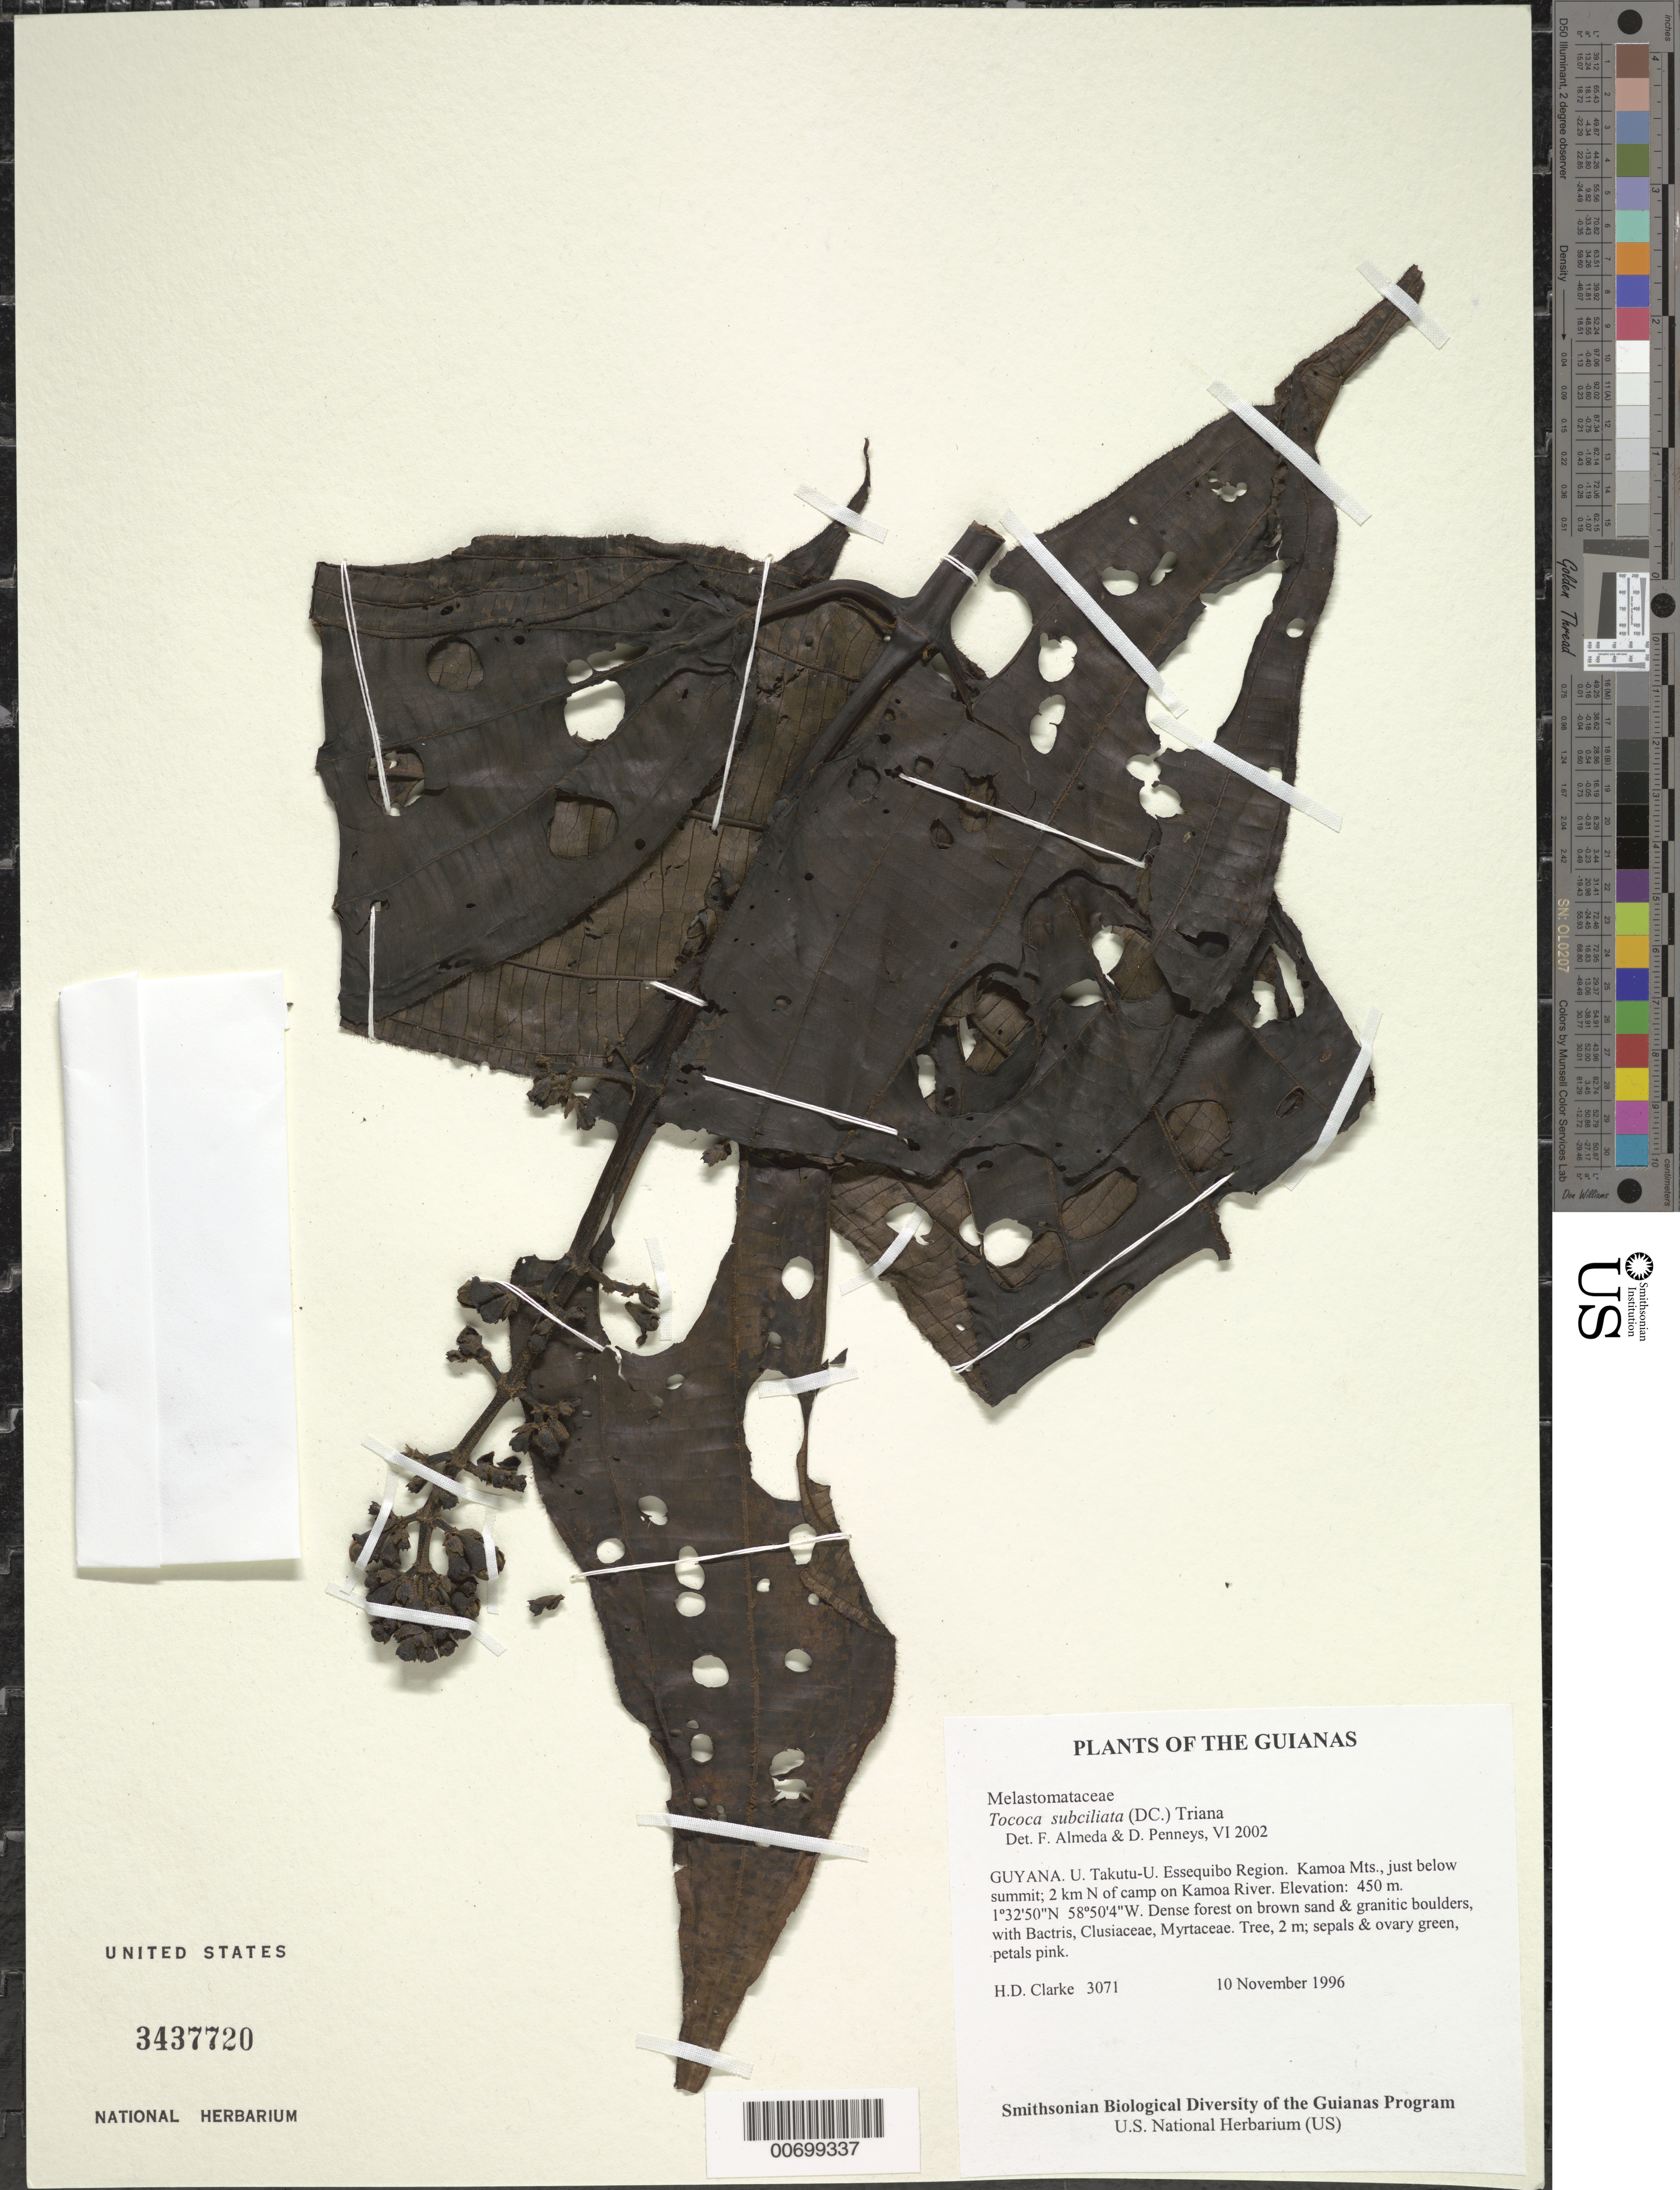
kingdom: Plantae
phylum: Tracheophyta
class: Magnoliopsida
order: Myrtales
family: Melastomataceae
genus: Tococa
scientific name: Tococa subciliata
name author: (DC.) Triana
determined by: Almeda, F.; Penneys, D. S.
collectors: H. D. Clarke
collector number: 3071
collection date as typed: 10 November 1996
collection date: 1996-11-10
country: Guyana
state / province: U. Takutu-U. Essequibo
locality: Kamoa Mts., just below summit; 2 km N of camp on Kamoa River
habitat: Dense forest on brown sand & granitic boulders, with Bactris, Clusiaceae, Myrtaceae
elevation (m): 450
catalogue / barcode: US 3437720